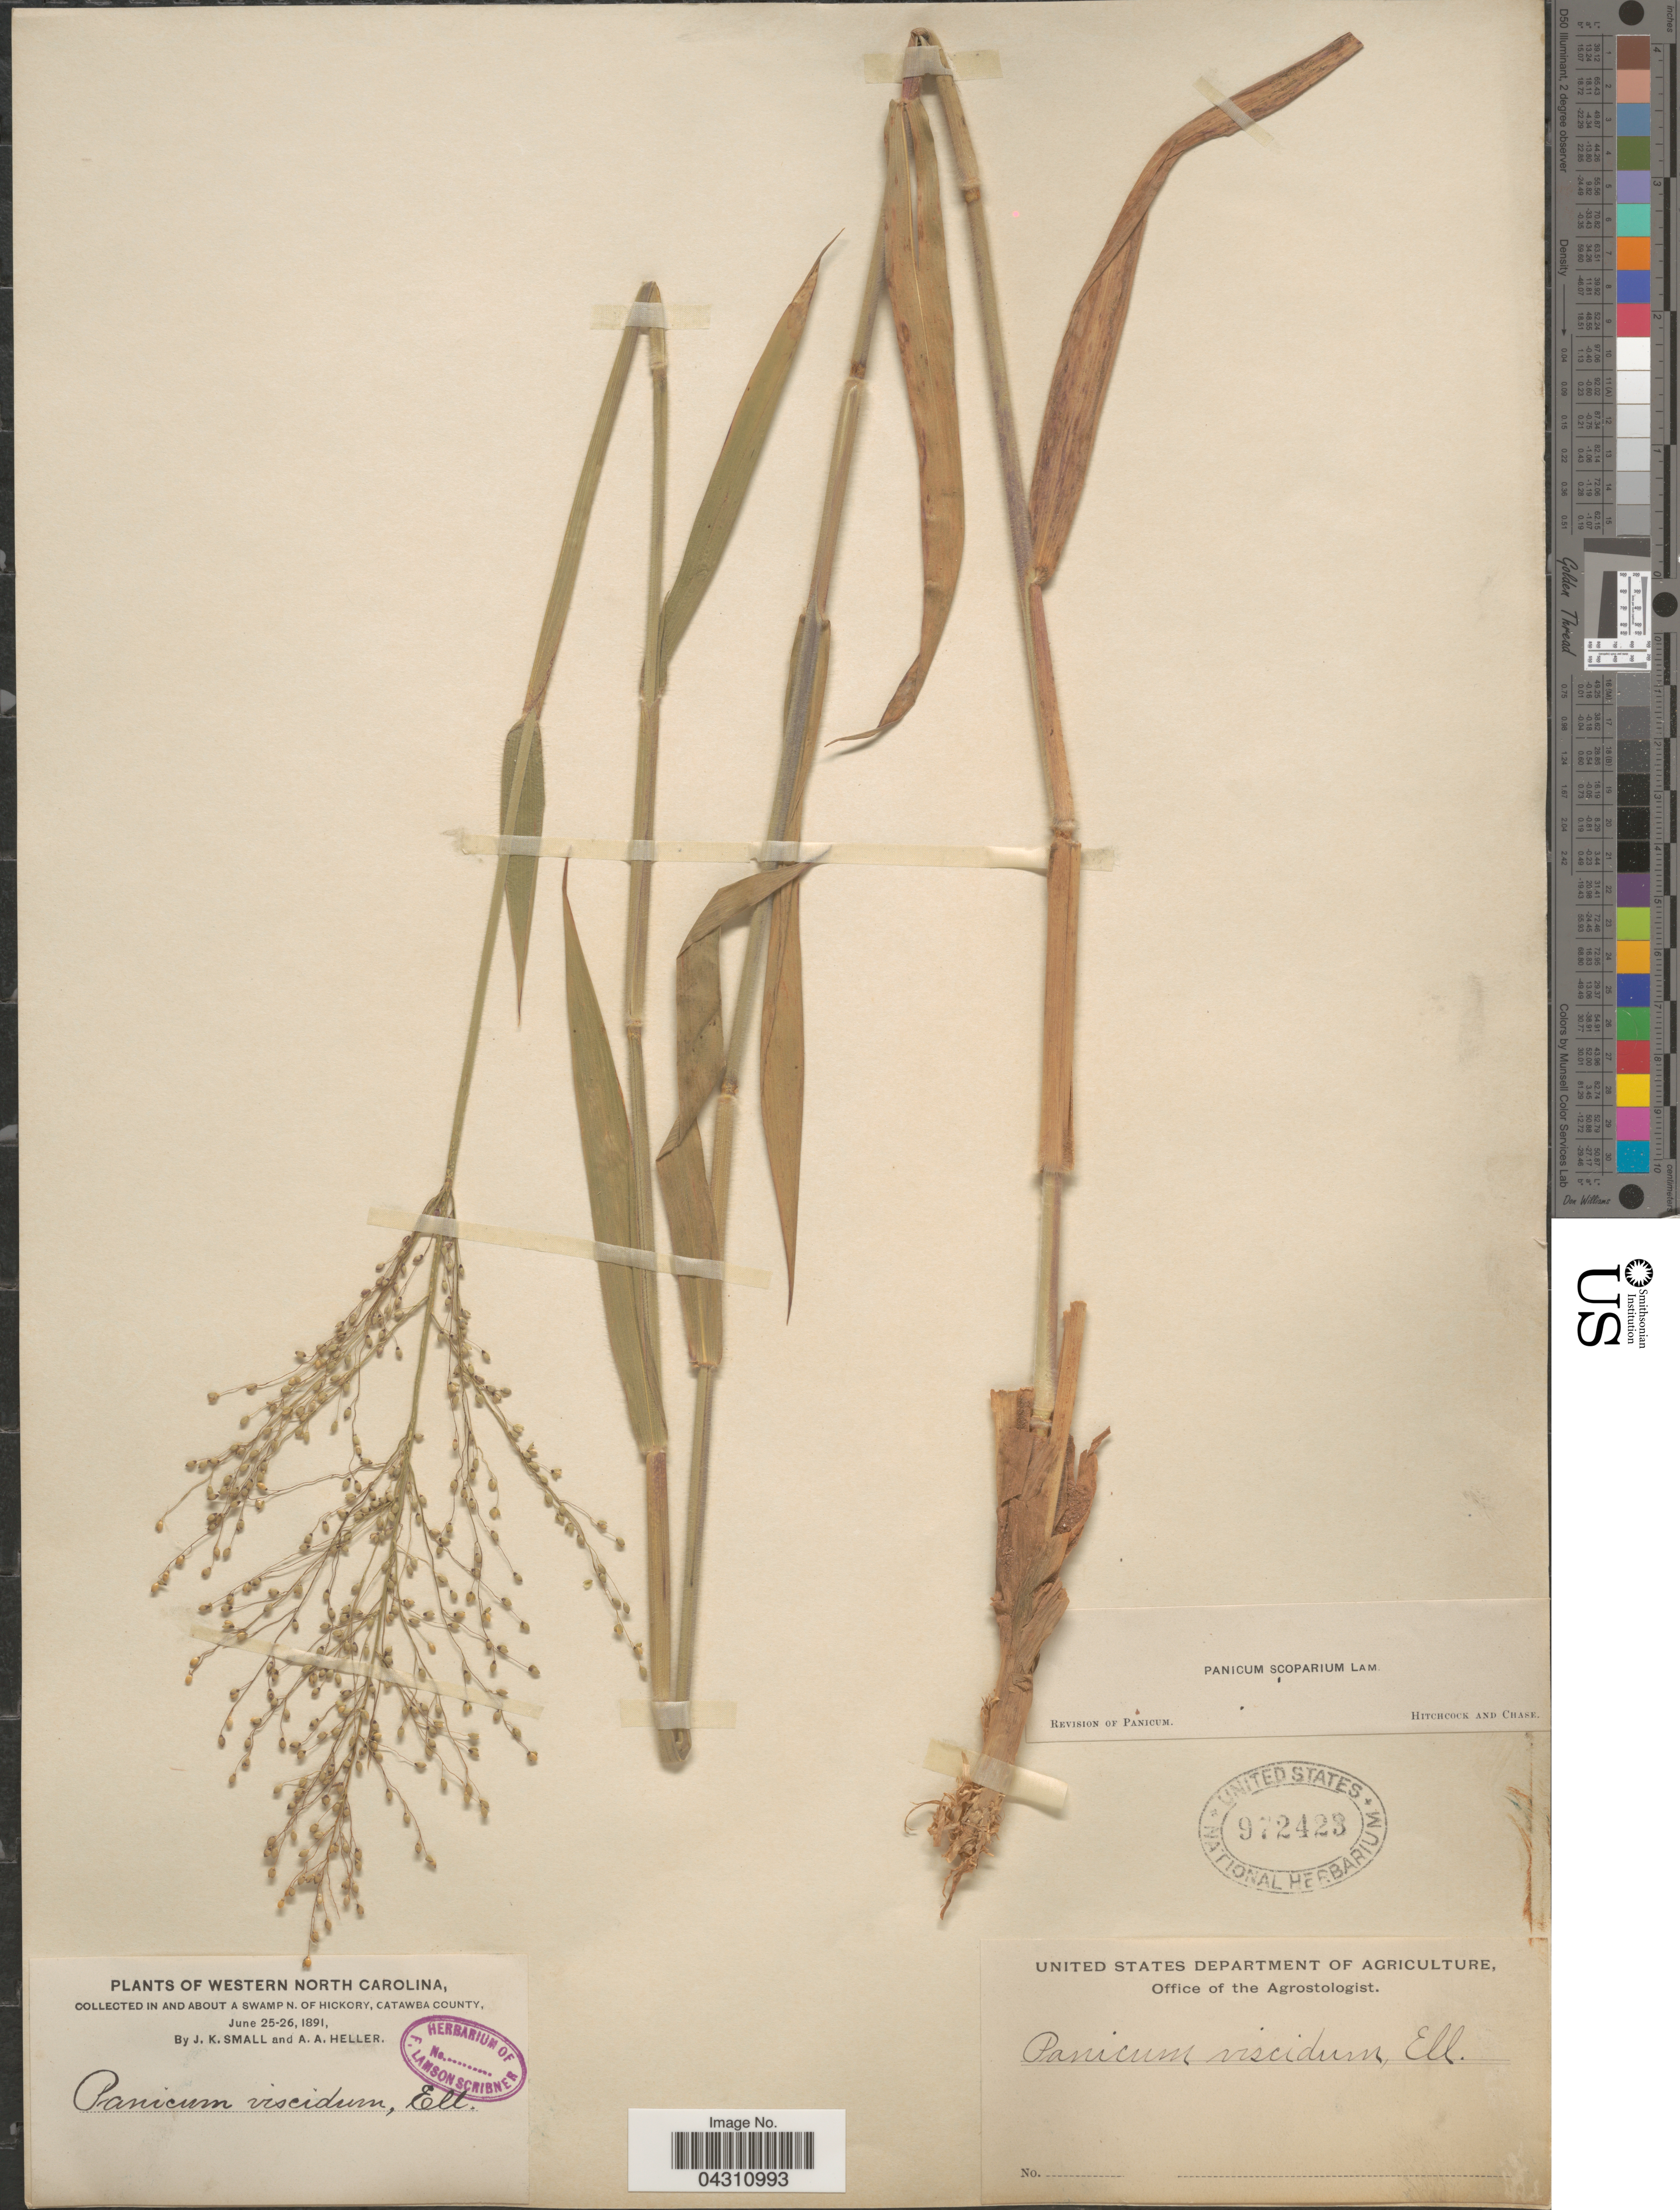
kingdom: Plantae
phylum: Tracheophyta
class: Liliopsida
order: Poales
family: Poaceae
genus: Dichanthelium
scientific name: Dichanthelium scoparium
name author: (Lam.) Gould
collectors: J. K. Small & A. A. Heller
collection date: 1891-06-25/1891-06-26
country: United States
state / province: North Carolina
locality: Western North Carolina, in and about a swamp n. of Hickory, Catawba County.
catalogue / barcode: US 972423